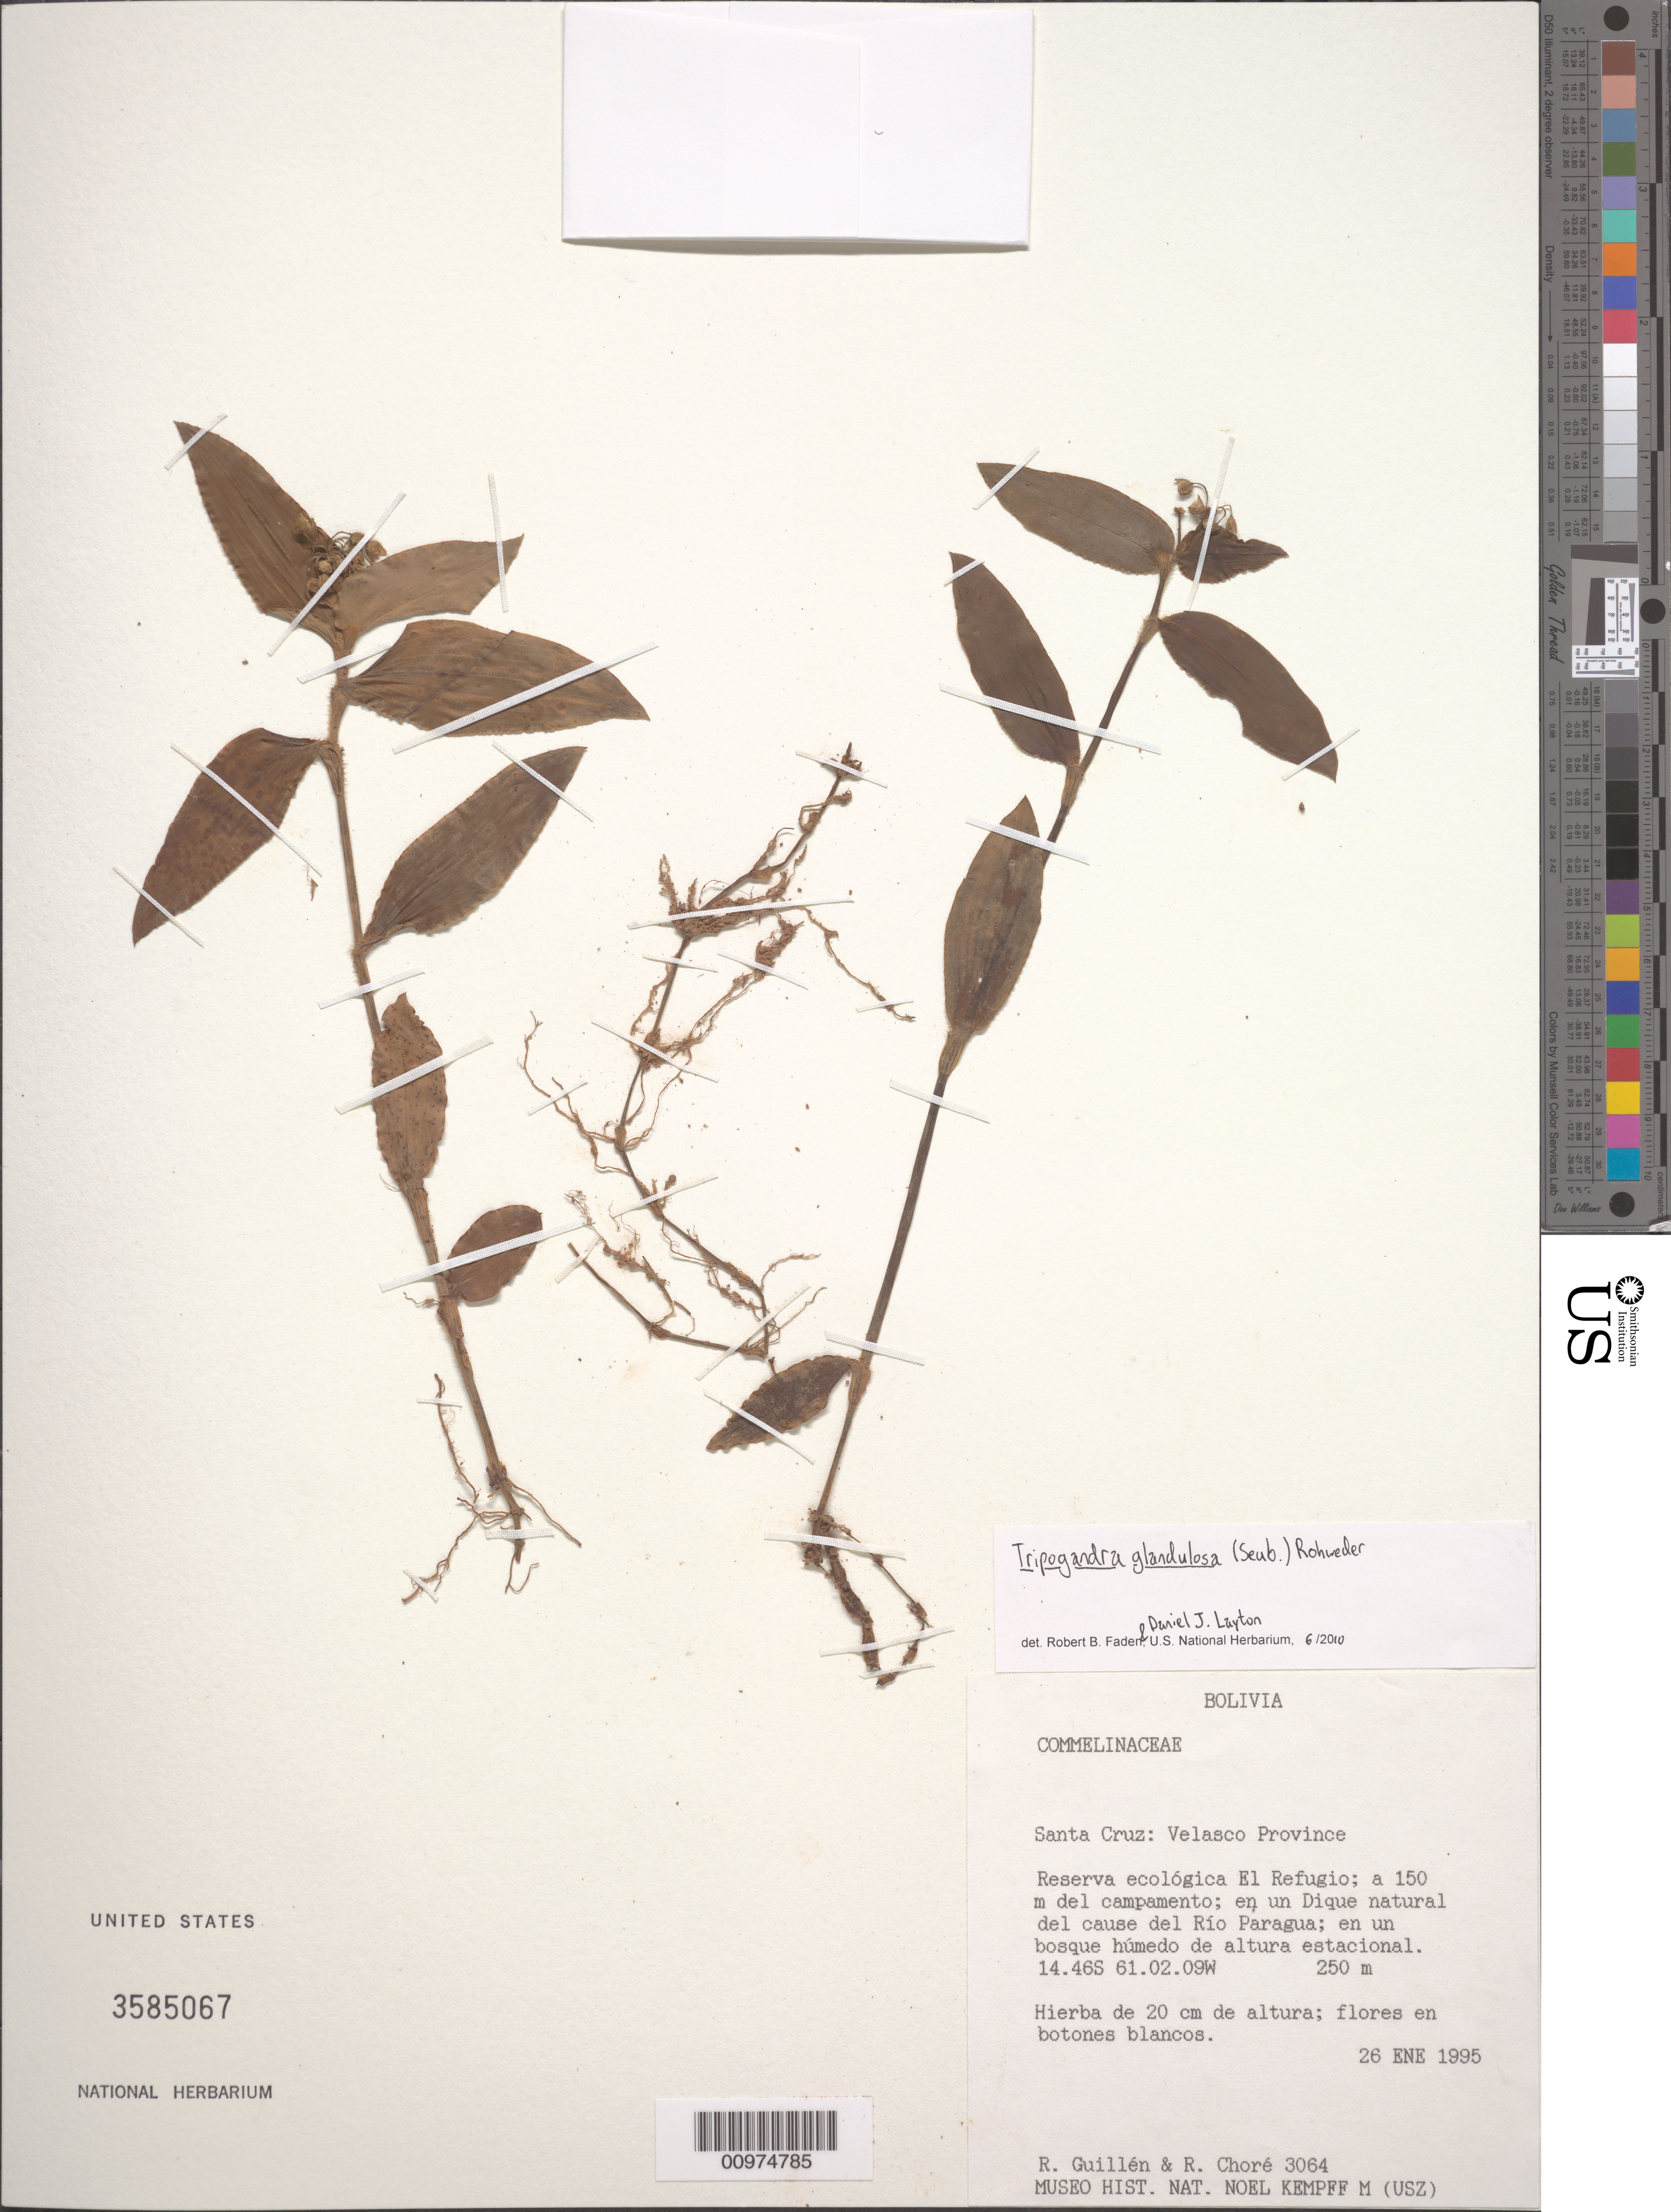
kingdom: Plantae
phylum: Tracheophyta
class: Liliopsida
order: Commelinales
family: Commelinaceae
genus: Tripogandra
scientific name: Tripogandra glandulosa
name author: (Seub.) Rohweder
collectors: R. Guillén V. & R. Choré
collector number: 3064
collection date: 1995-01-26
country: Bolivia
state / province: Santa Cruz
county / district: Velasco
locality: Reserva ecológica El Refugio; a 150 m del campamento; en un Dique natural del cause del Rio Paragua; en un bosque Húmedo de altura estacional.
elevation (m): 250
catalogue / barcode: US 3585067